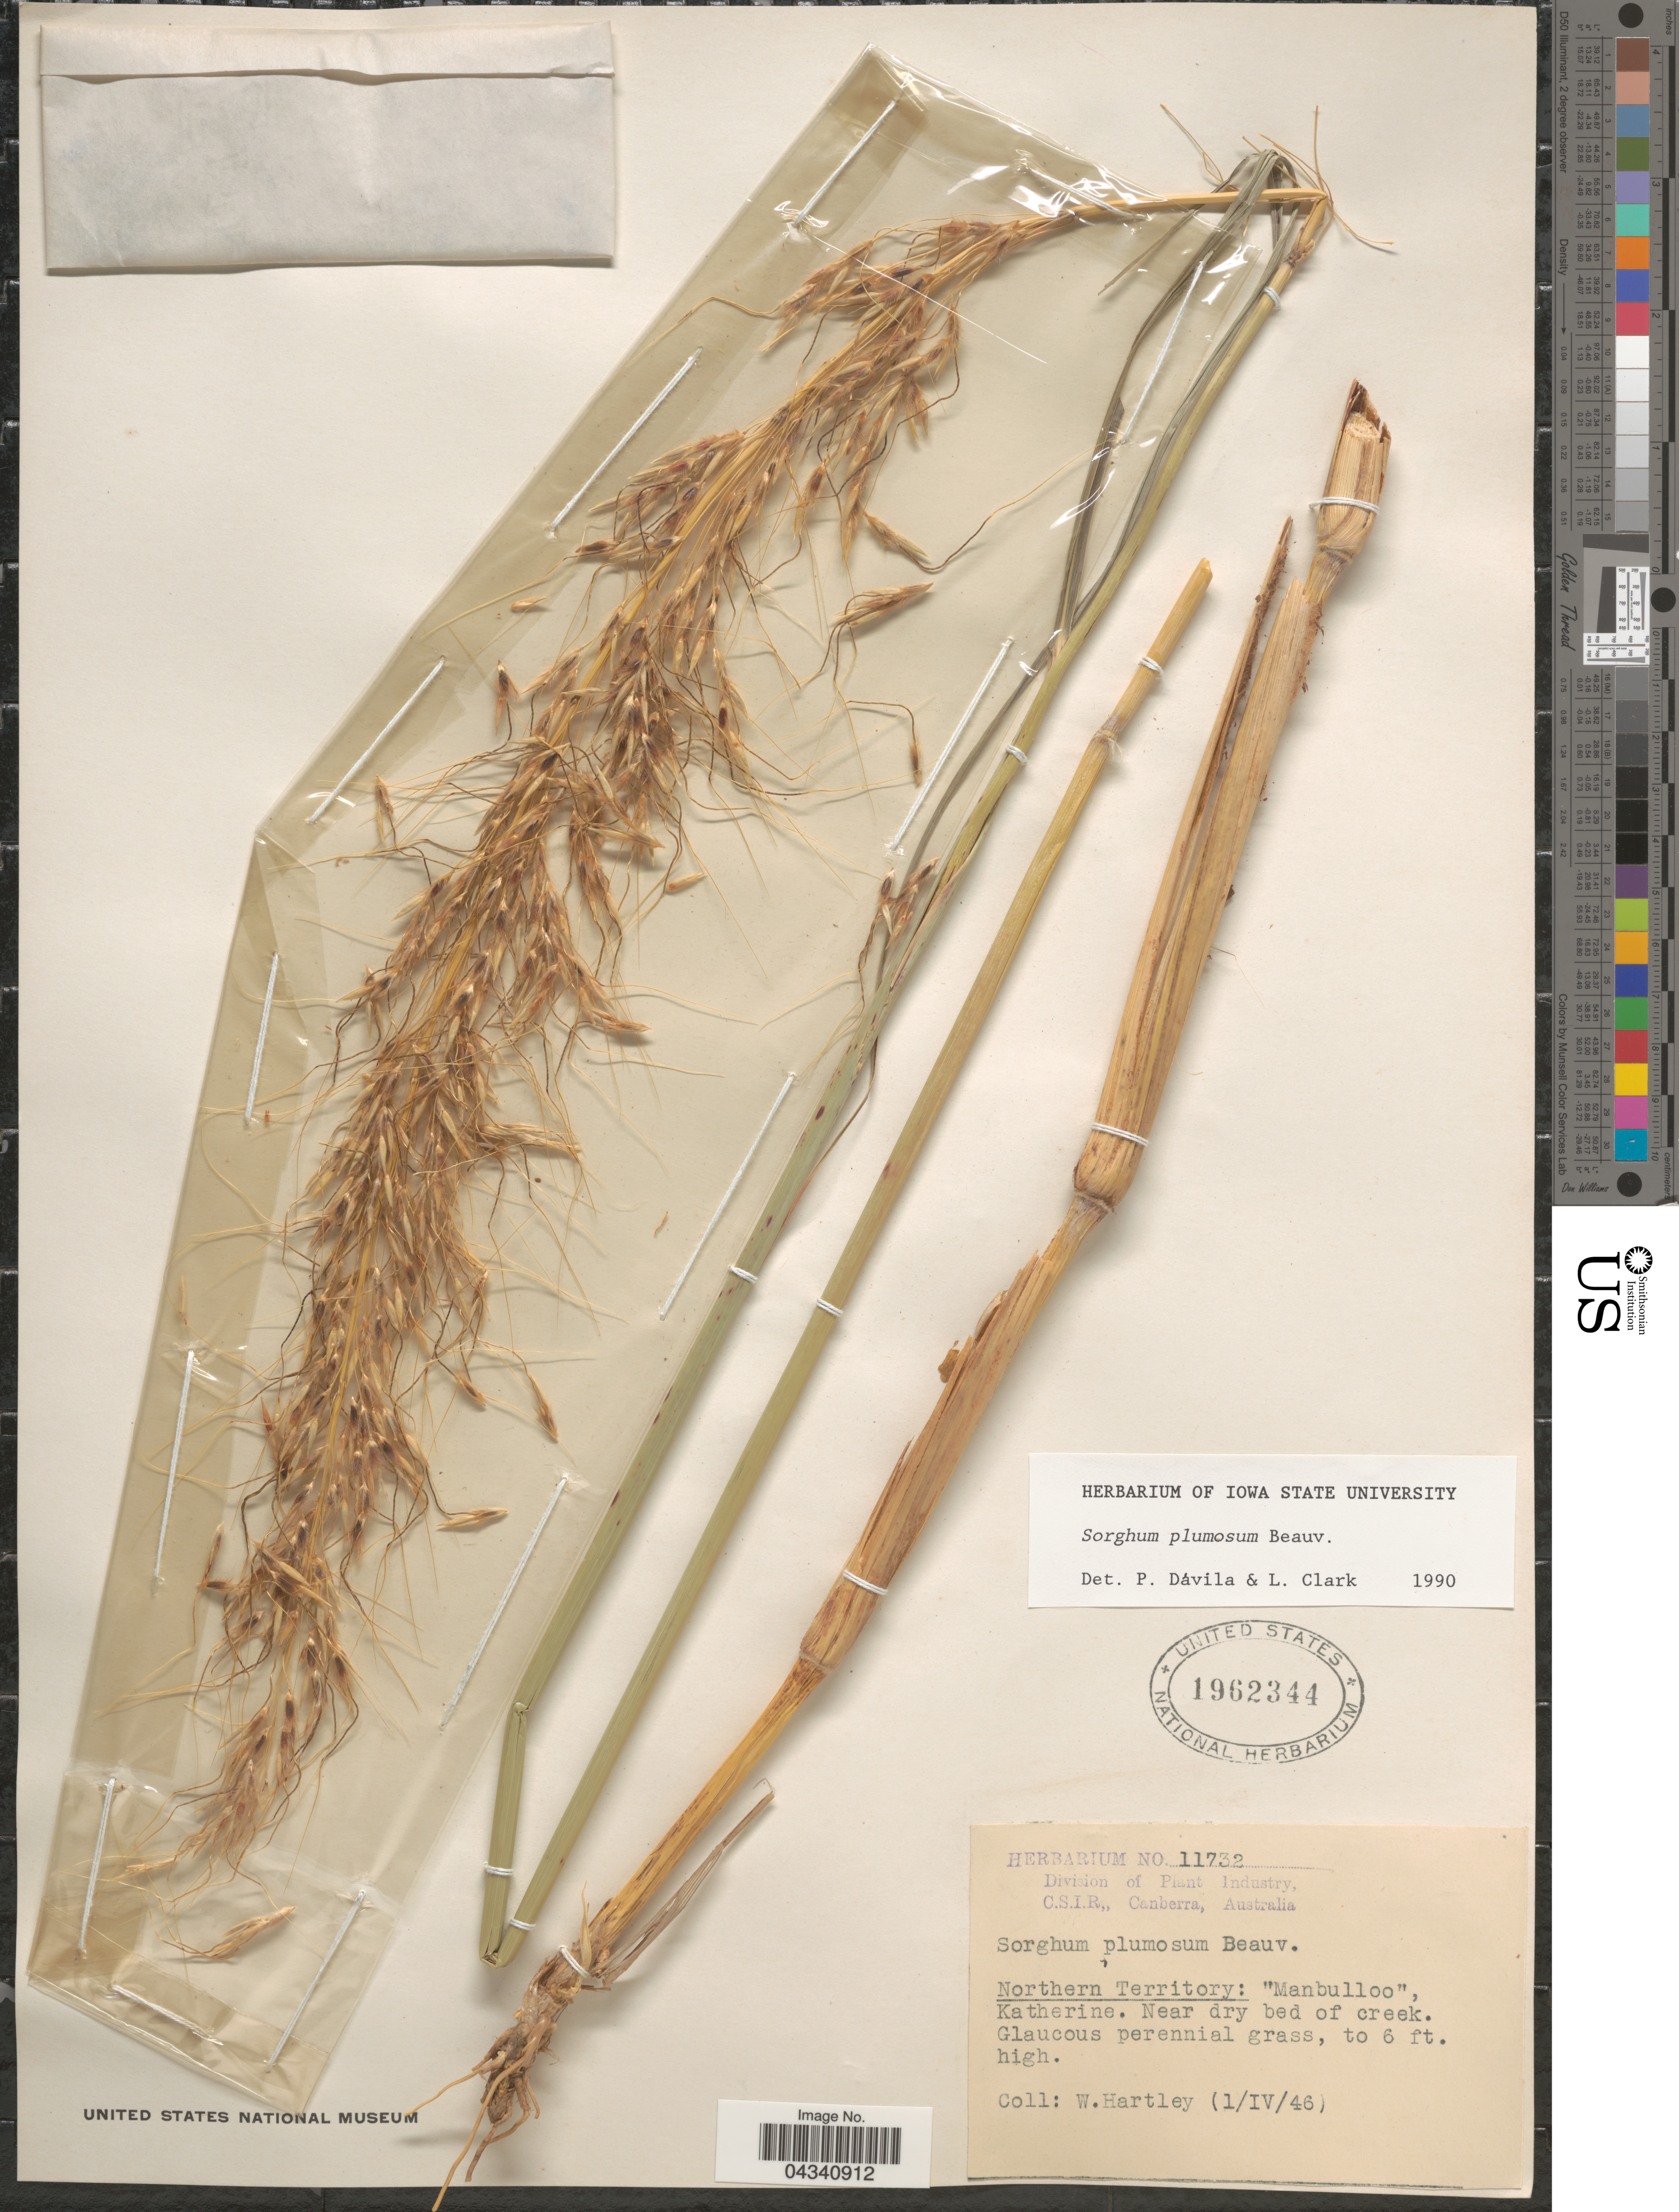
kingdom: Plantae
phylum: Tracheophyta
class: Liliopsida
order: Poales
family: Poaceae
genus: Sorghum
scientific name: Sorghum plumosum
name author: (R. Br.) P. Beauv.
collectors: W. Hartley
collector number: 11732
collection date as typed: Transcribed d/m/y: 1/4/46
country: Australia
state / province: Northern Territory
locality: Manbulloo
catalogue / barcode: US 1962344